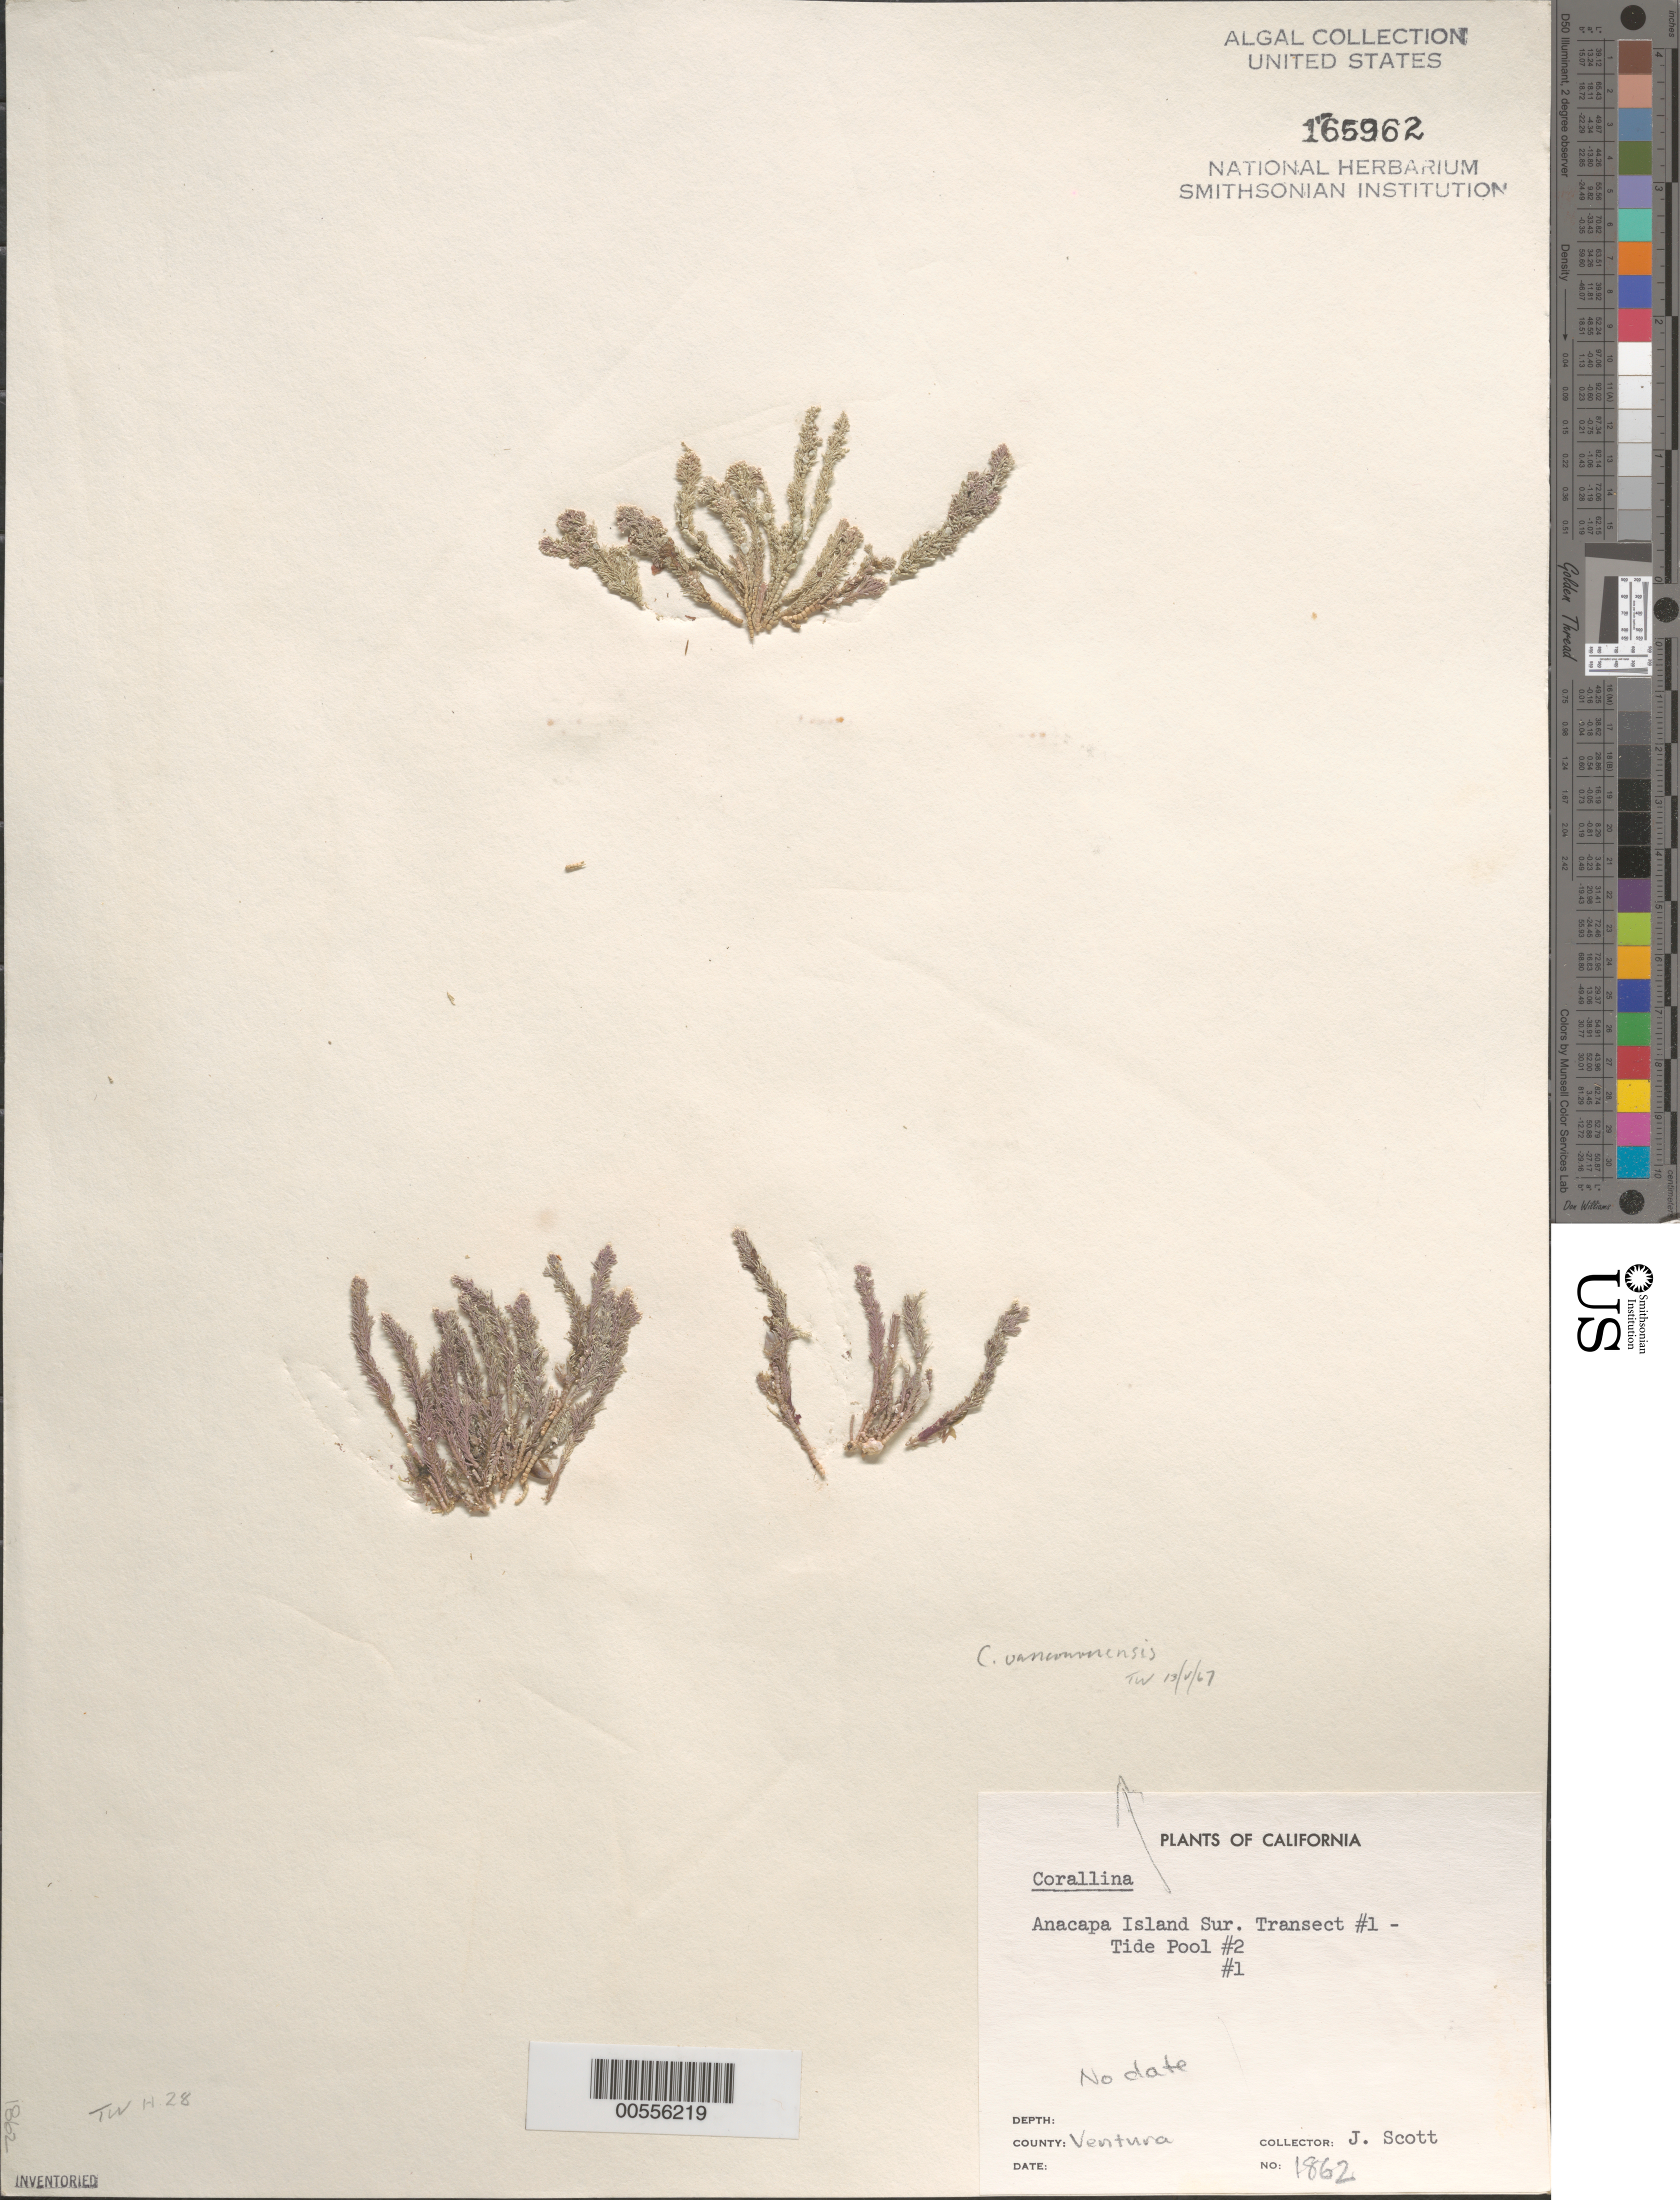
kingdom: Plantae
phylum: Rhodophyta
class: Florideophyceae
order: Corallinales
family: Corallinaceae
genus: Corallina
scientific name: Corallina vancouveriensis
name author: Yendo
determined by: W., T.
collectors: J. Scott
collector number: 1862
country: United States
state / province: California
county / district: Ventura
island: Anacapa Island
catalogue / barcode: US 165962